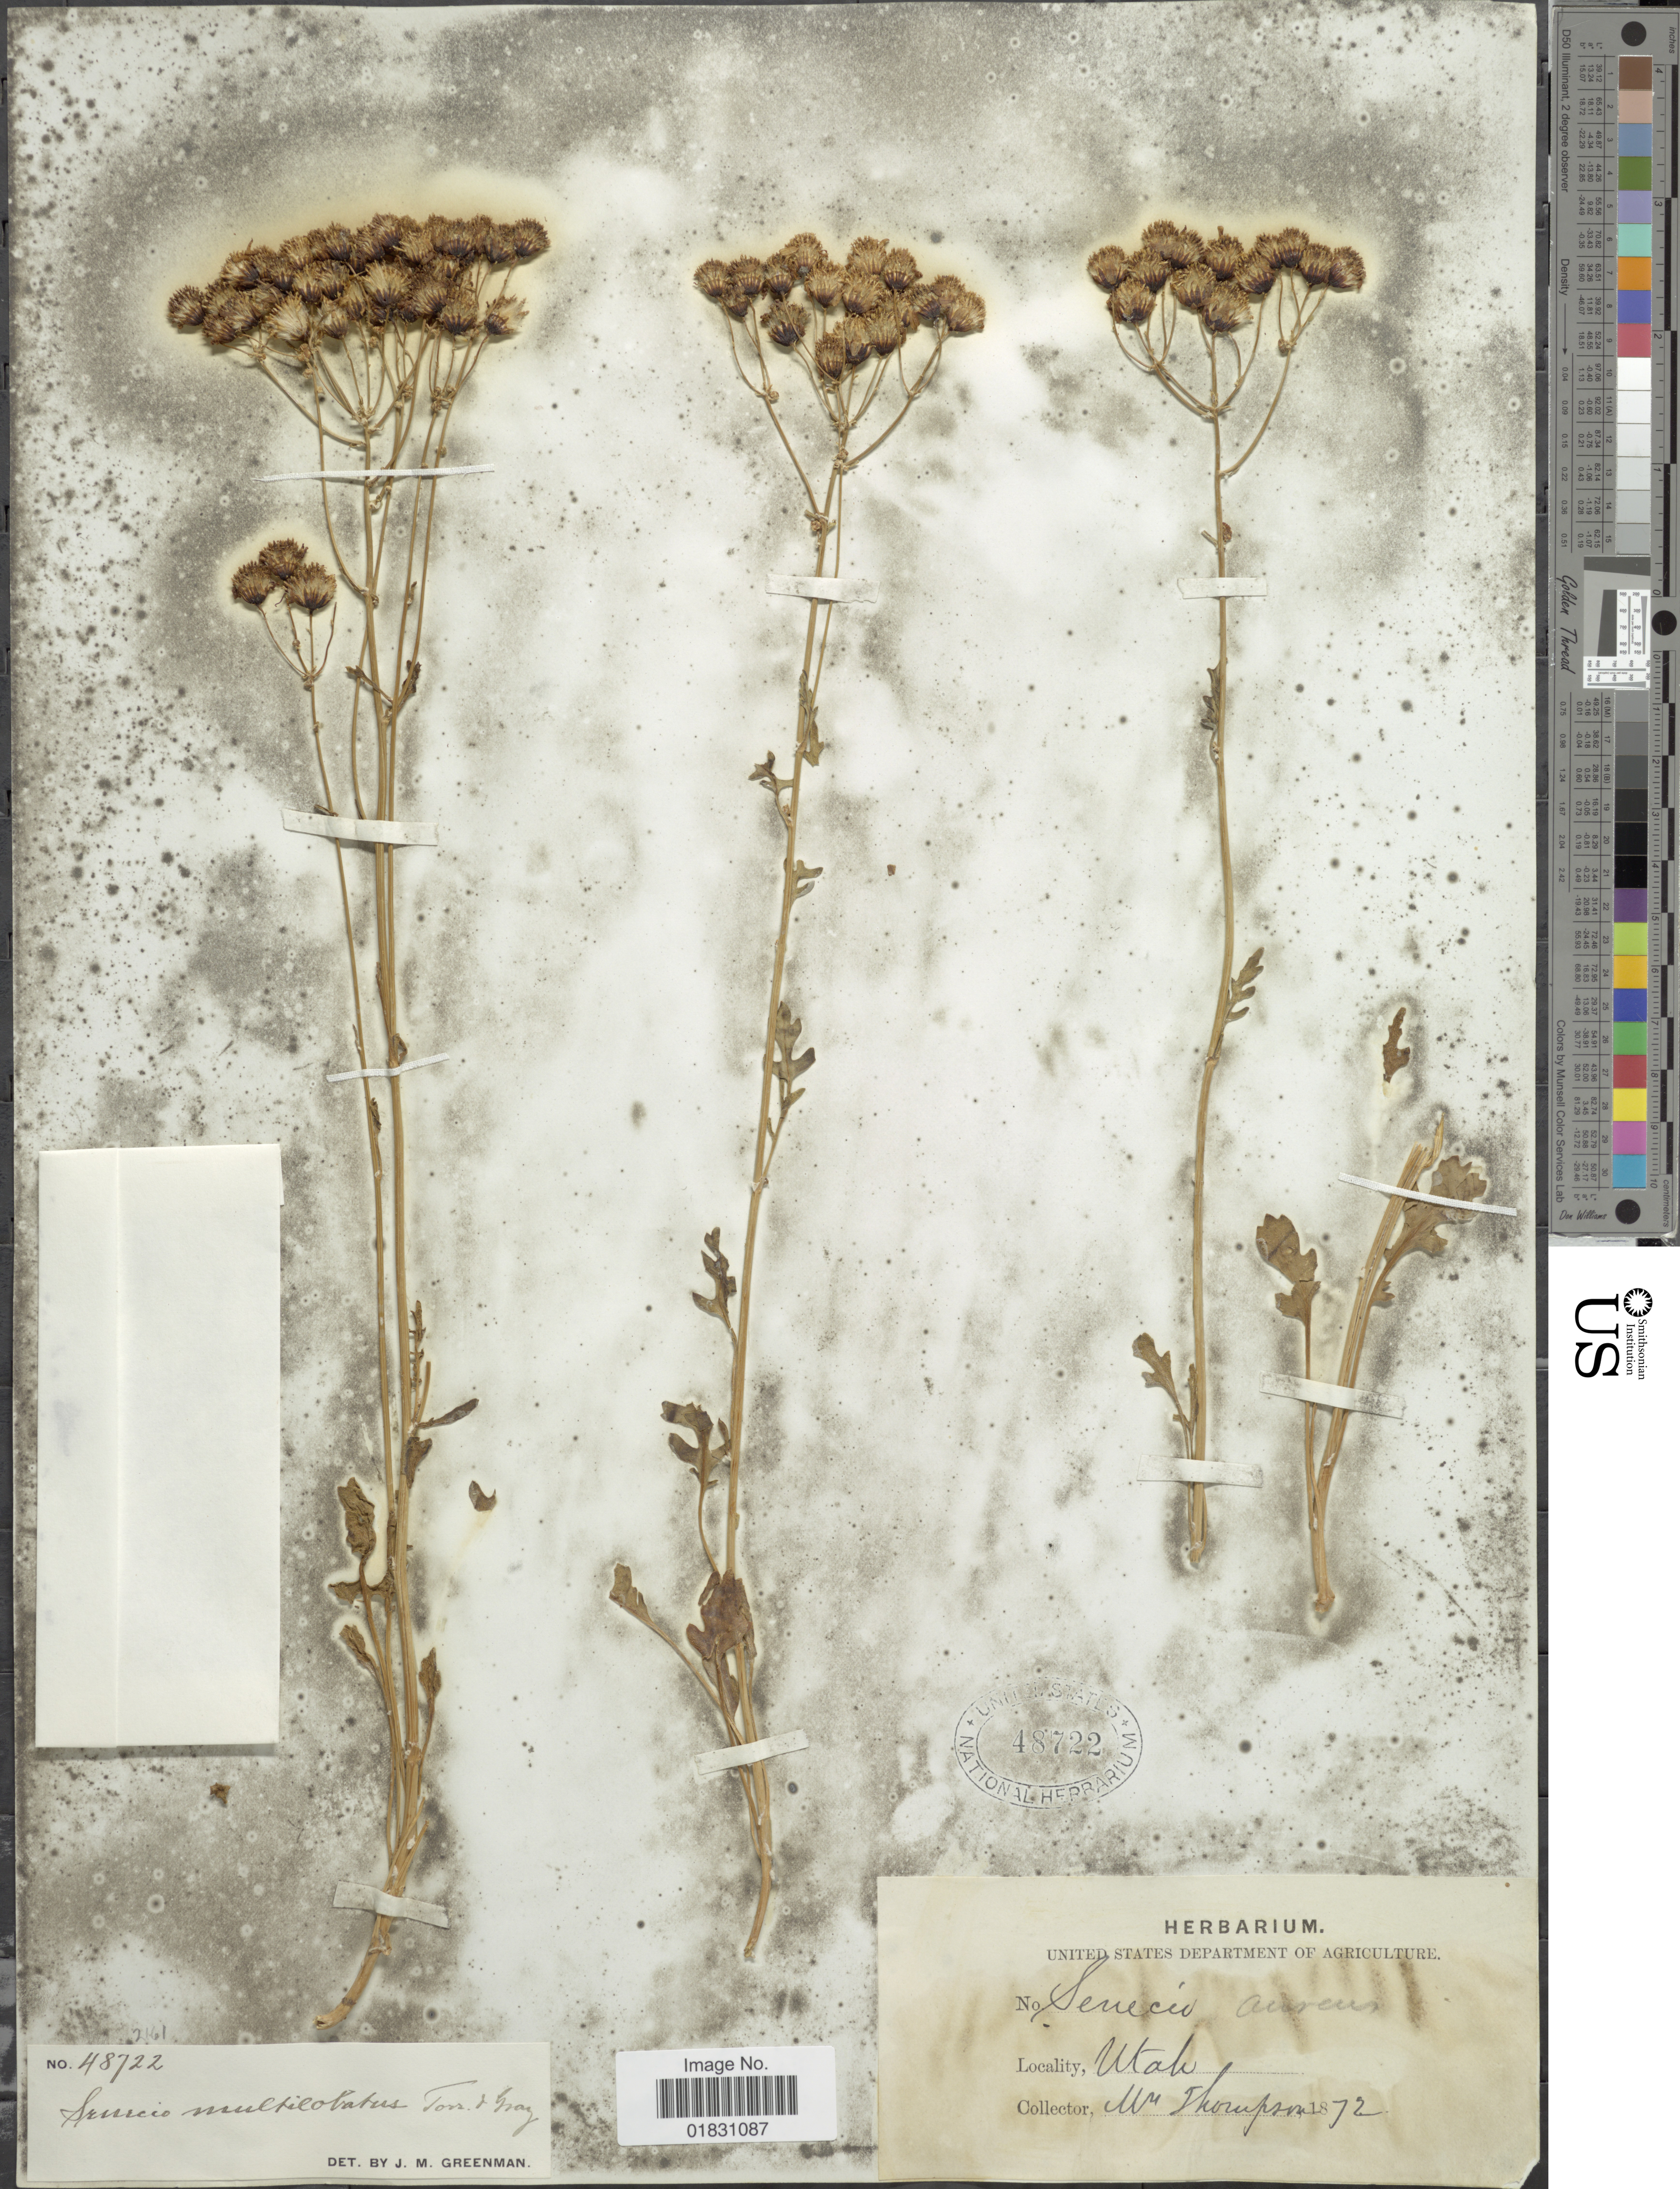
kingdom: Plantae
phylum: Tracheophyta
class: Magnoliopsida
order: Asterales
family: Asteraceae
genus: Packera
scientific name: Packera multilobata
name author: (Torr. & A. Gray) W.A. Weber & Á. Löve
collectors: M. Thompson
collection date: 1872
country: United States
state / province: Utah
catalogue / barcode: US 48722